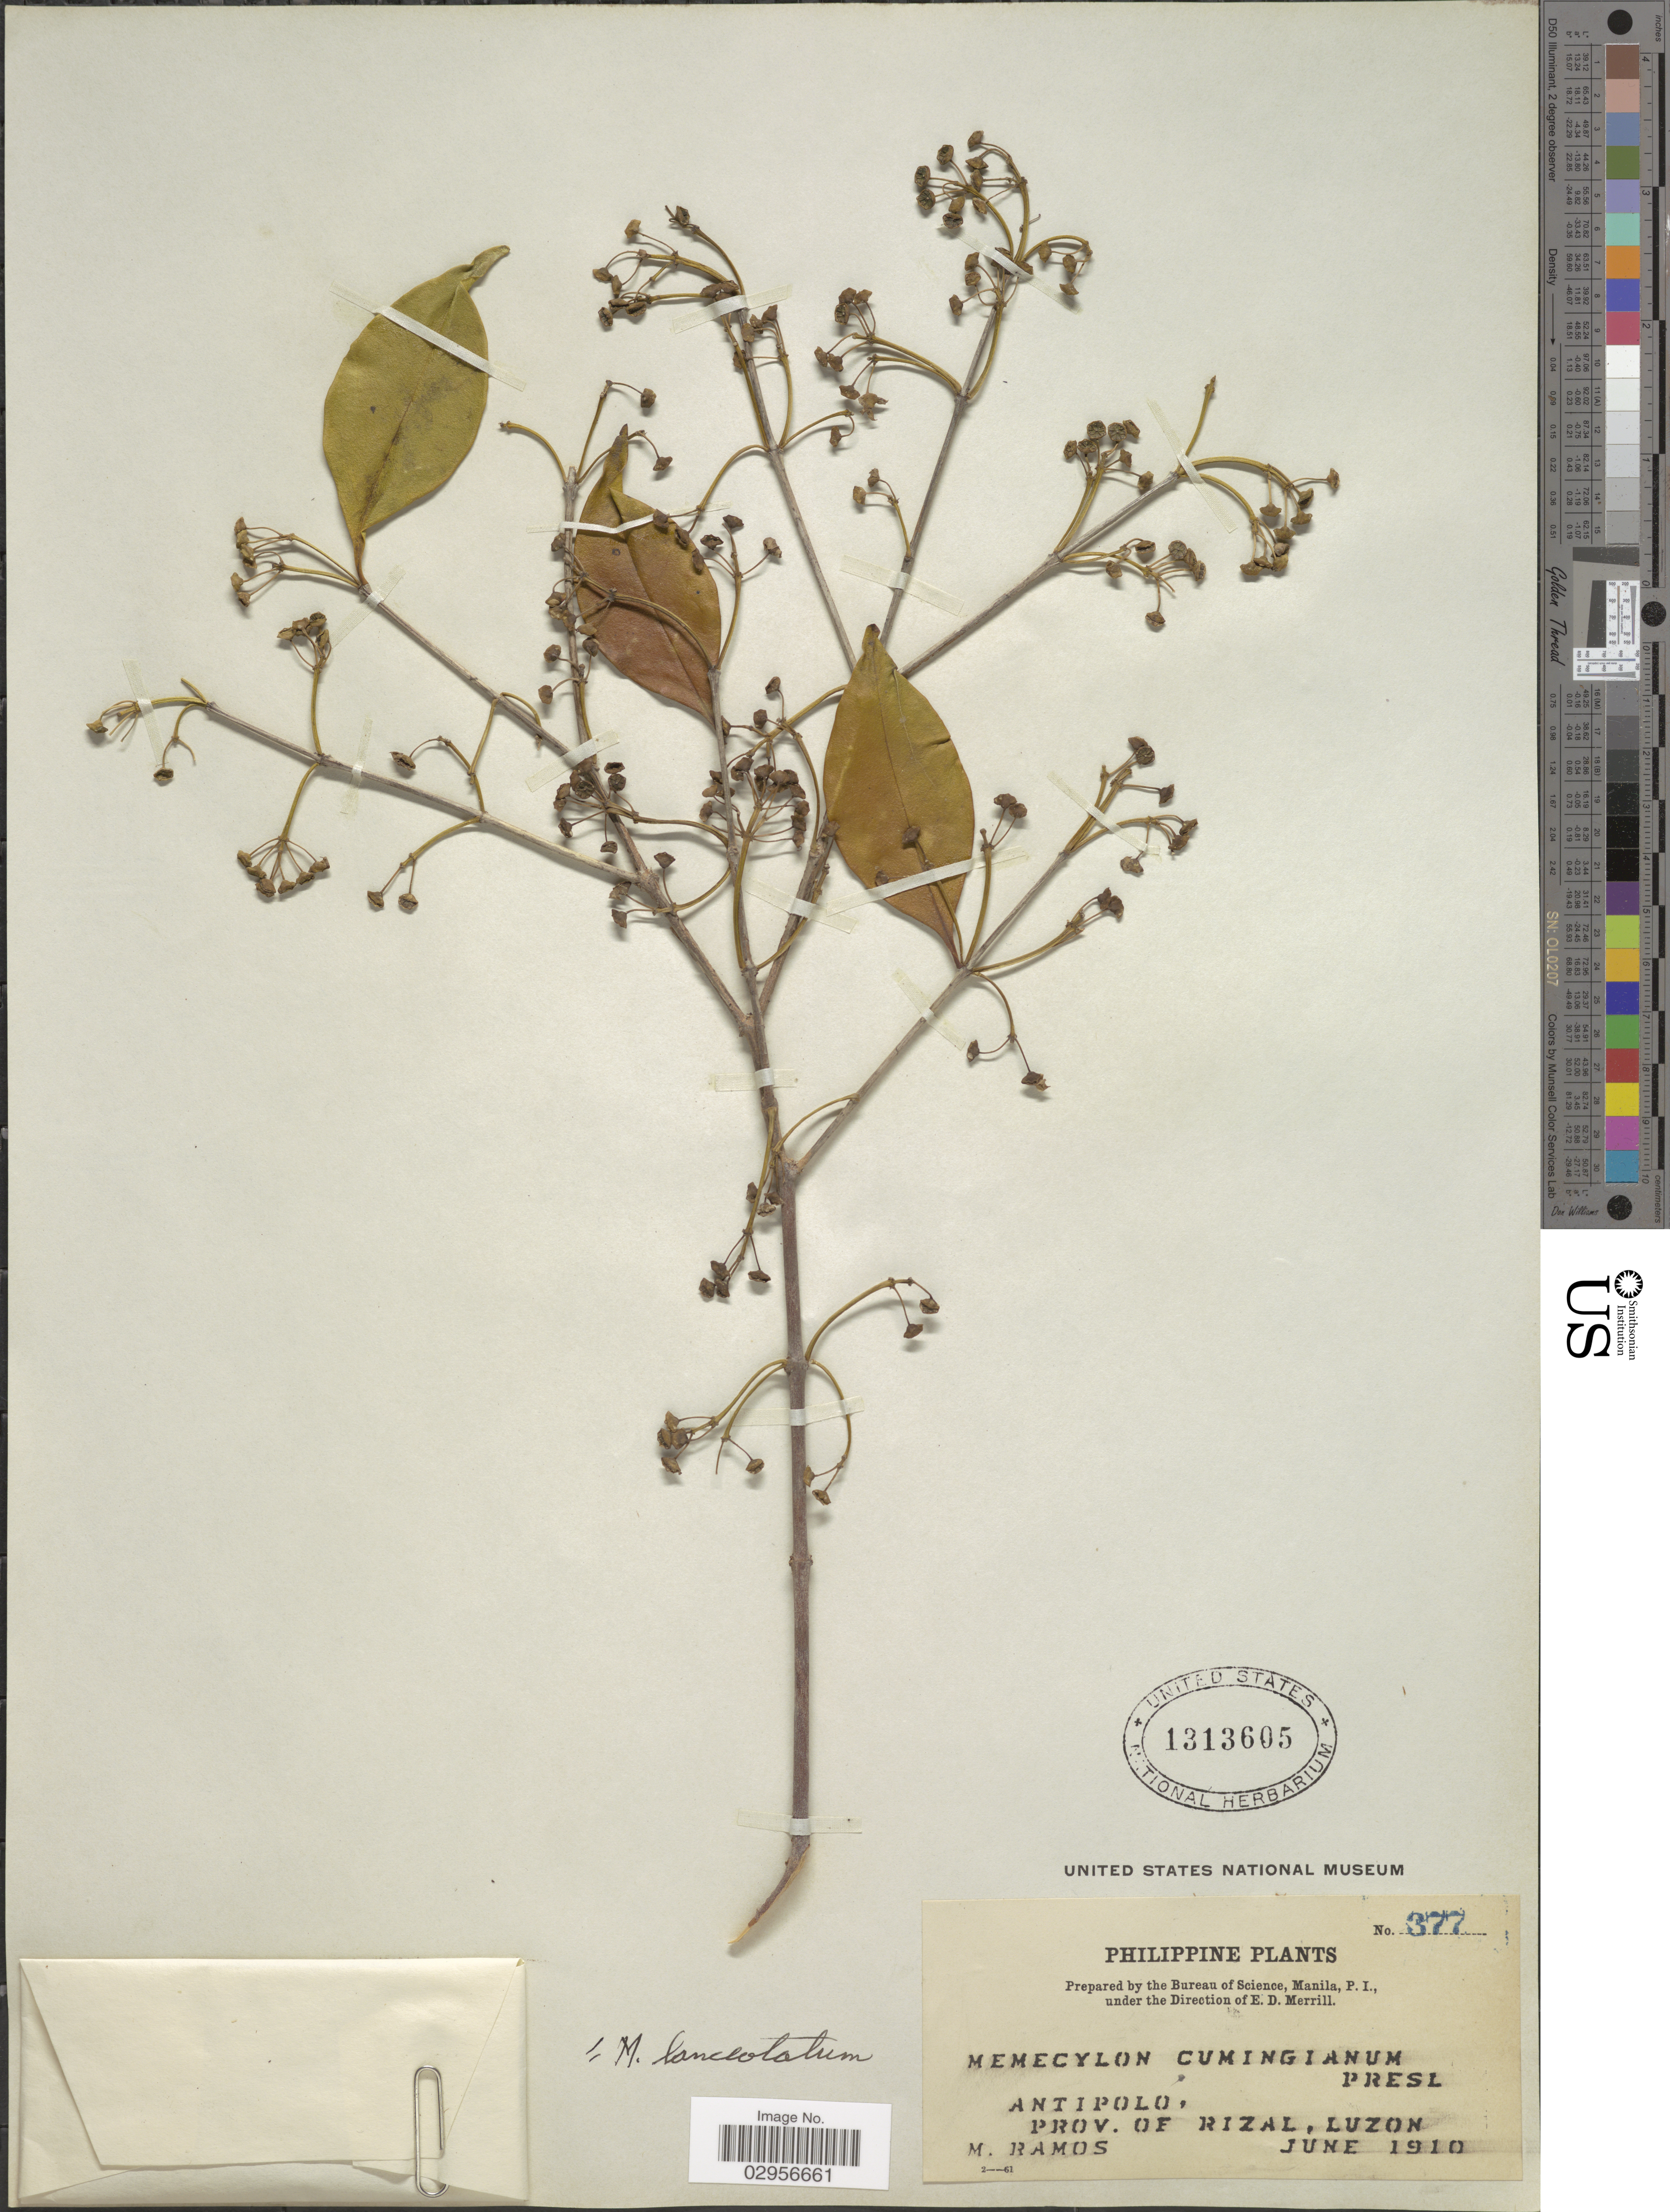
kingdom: Plantae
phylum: Tracheophyta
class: Magnoliopsida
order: Myrtales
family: Melastomataceae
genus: Memecylon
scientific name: Memecylon lanceolatum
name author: Blanco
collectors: M. Ramos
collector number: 377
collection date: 1910-06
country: Philippines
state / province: Calabarzon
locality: Antipolo, Prov. of Rizal, Luzon.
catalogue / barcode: US 1313605